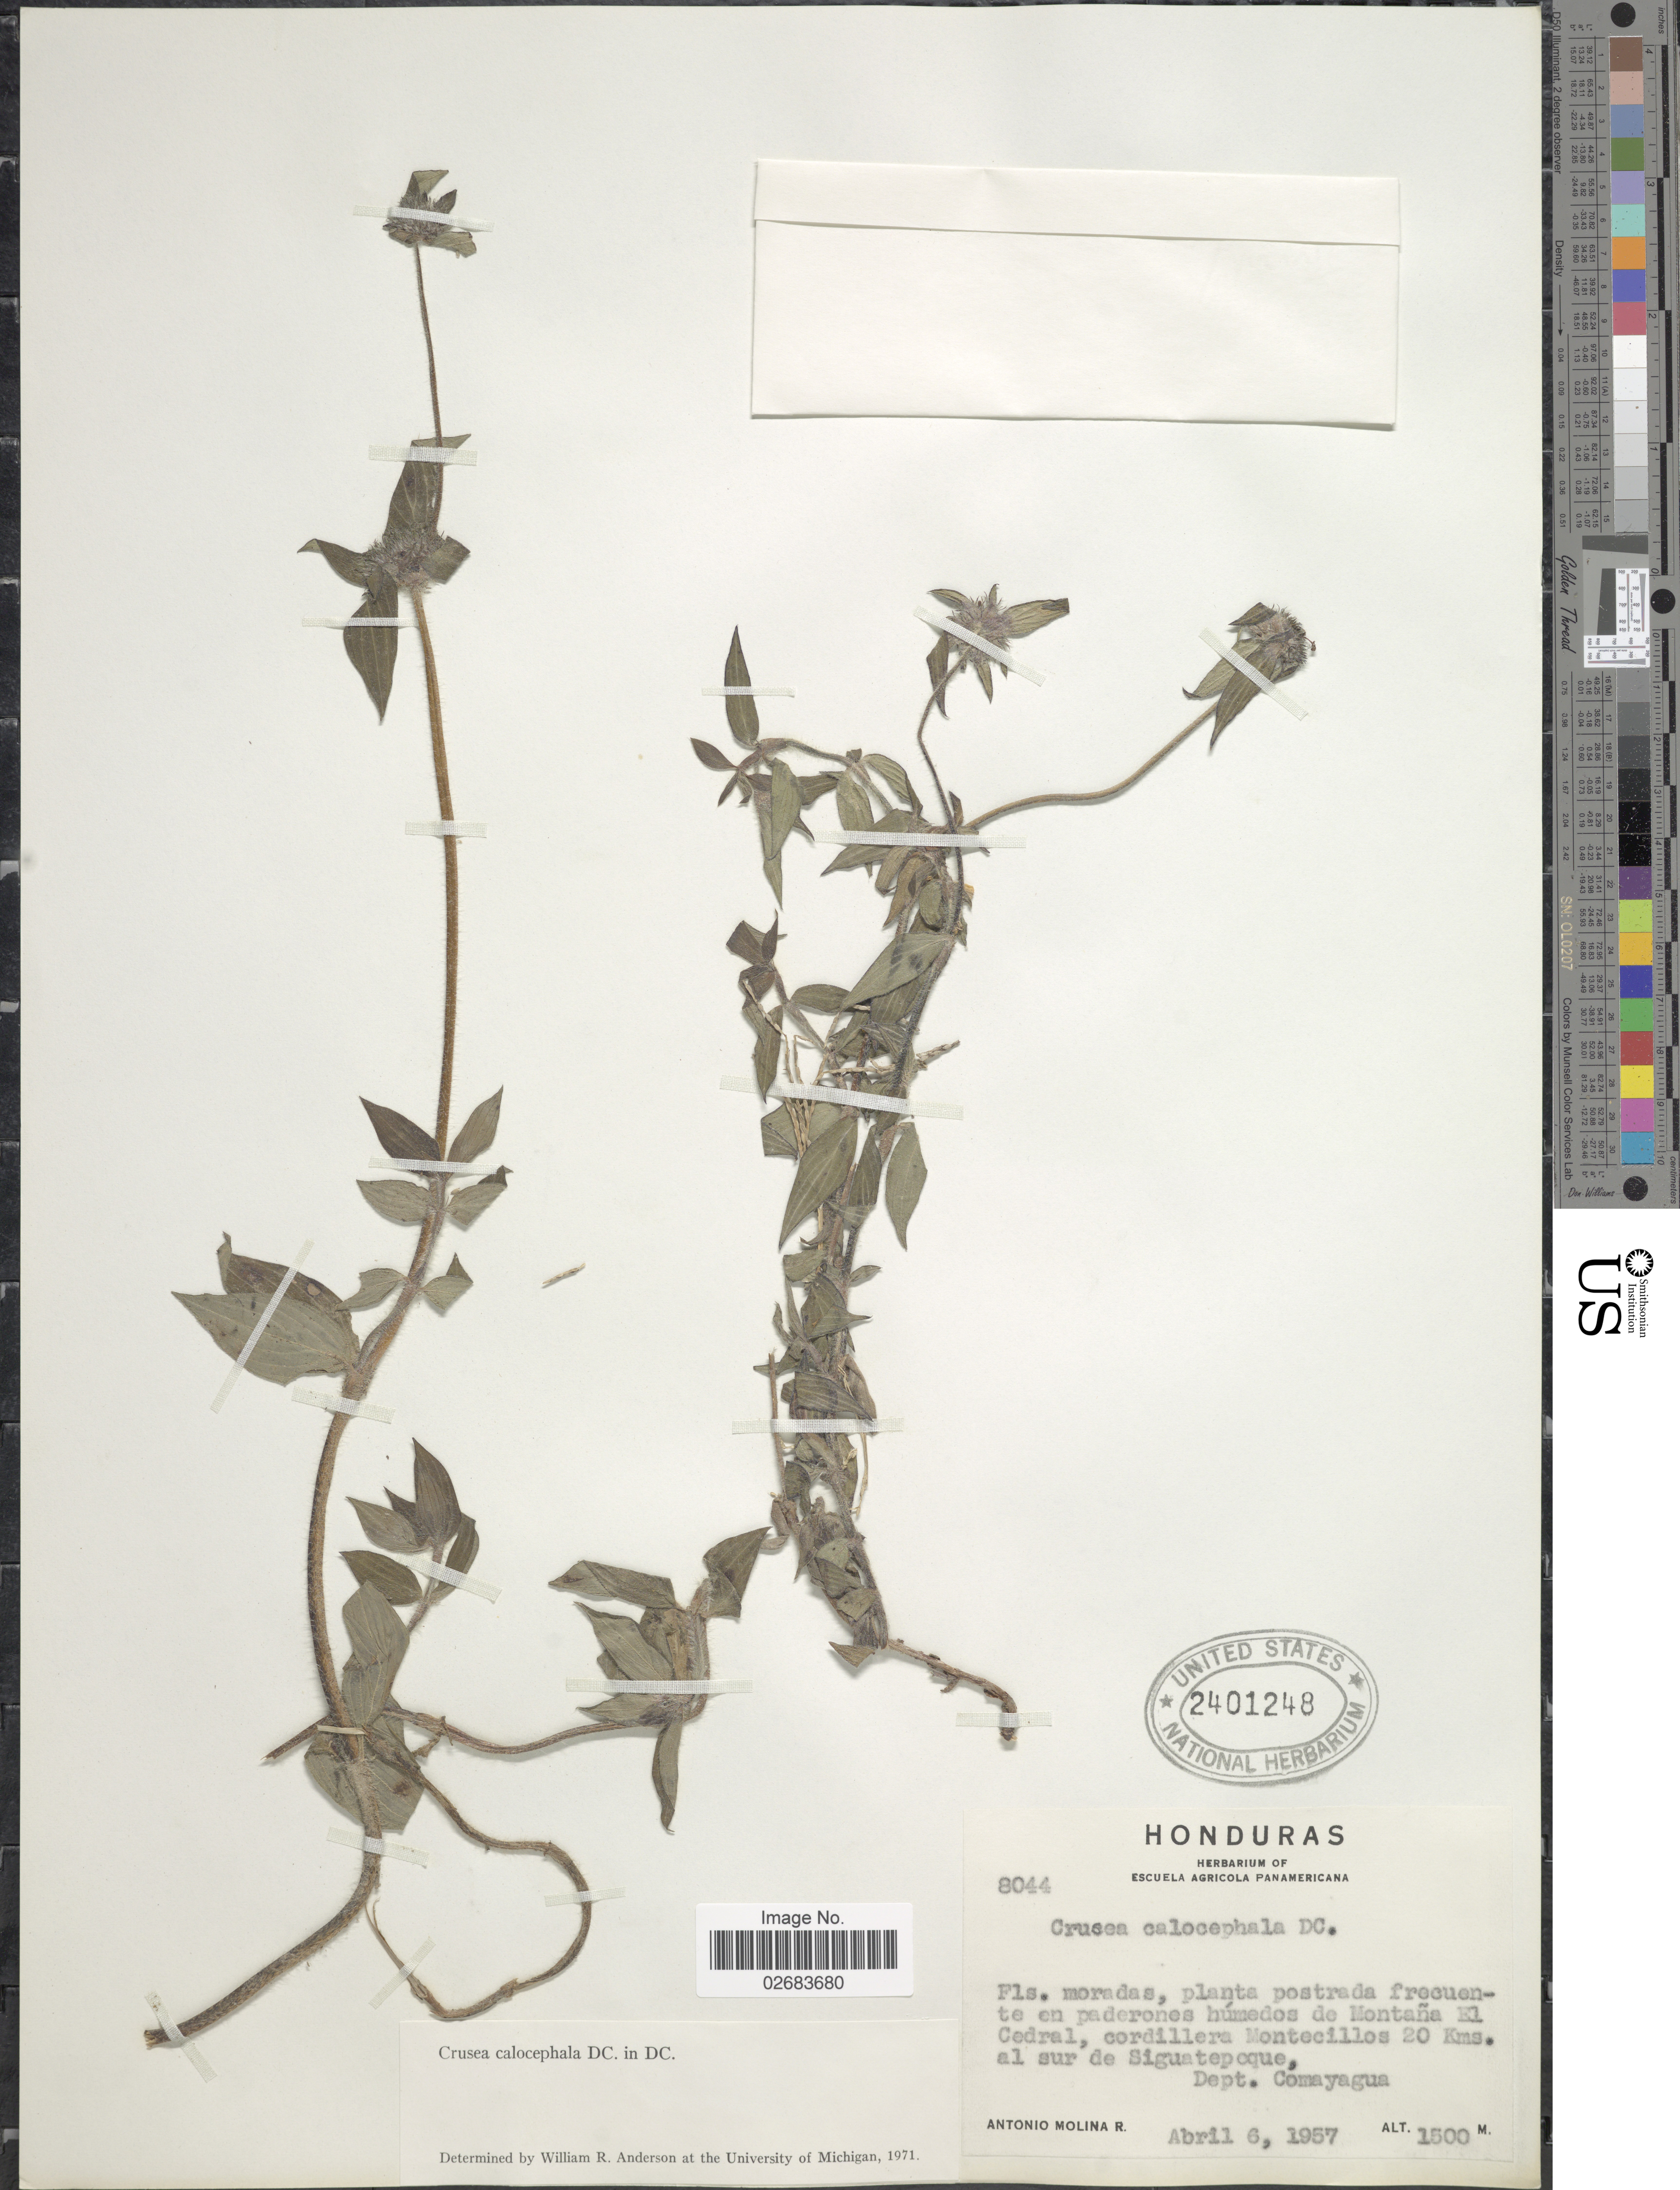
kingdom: Plantae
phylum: Tracheophyta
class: Magnoliopsida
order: Gentianales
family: Rubiaceae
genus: Crusea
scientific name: Crusea calocephala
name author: DC.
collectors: A. Molina R.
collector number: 8044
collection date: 1957-04-06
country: Honduras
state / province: Comayagua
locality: Planta postrada frecuente en paderones humedos de Montana El Cedral, cordillera Montecillos 20 Kms. al sur de Siguatepeque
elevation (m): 1500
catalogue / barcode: US 2401248